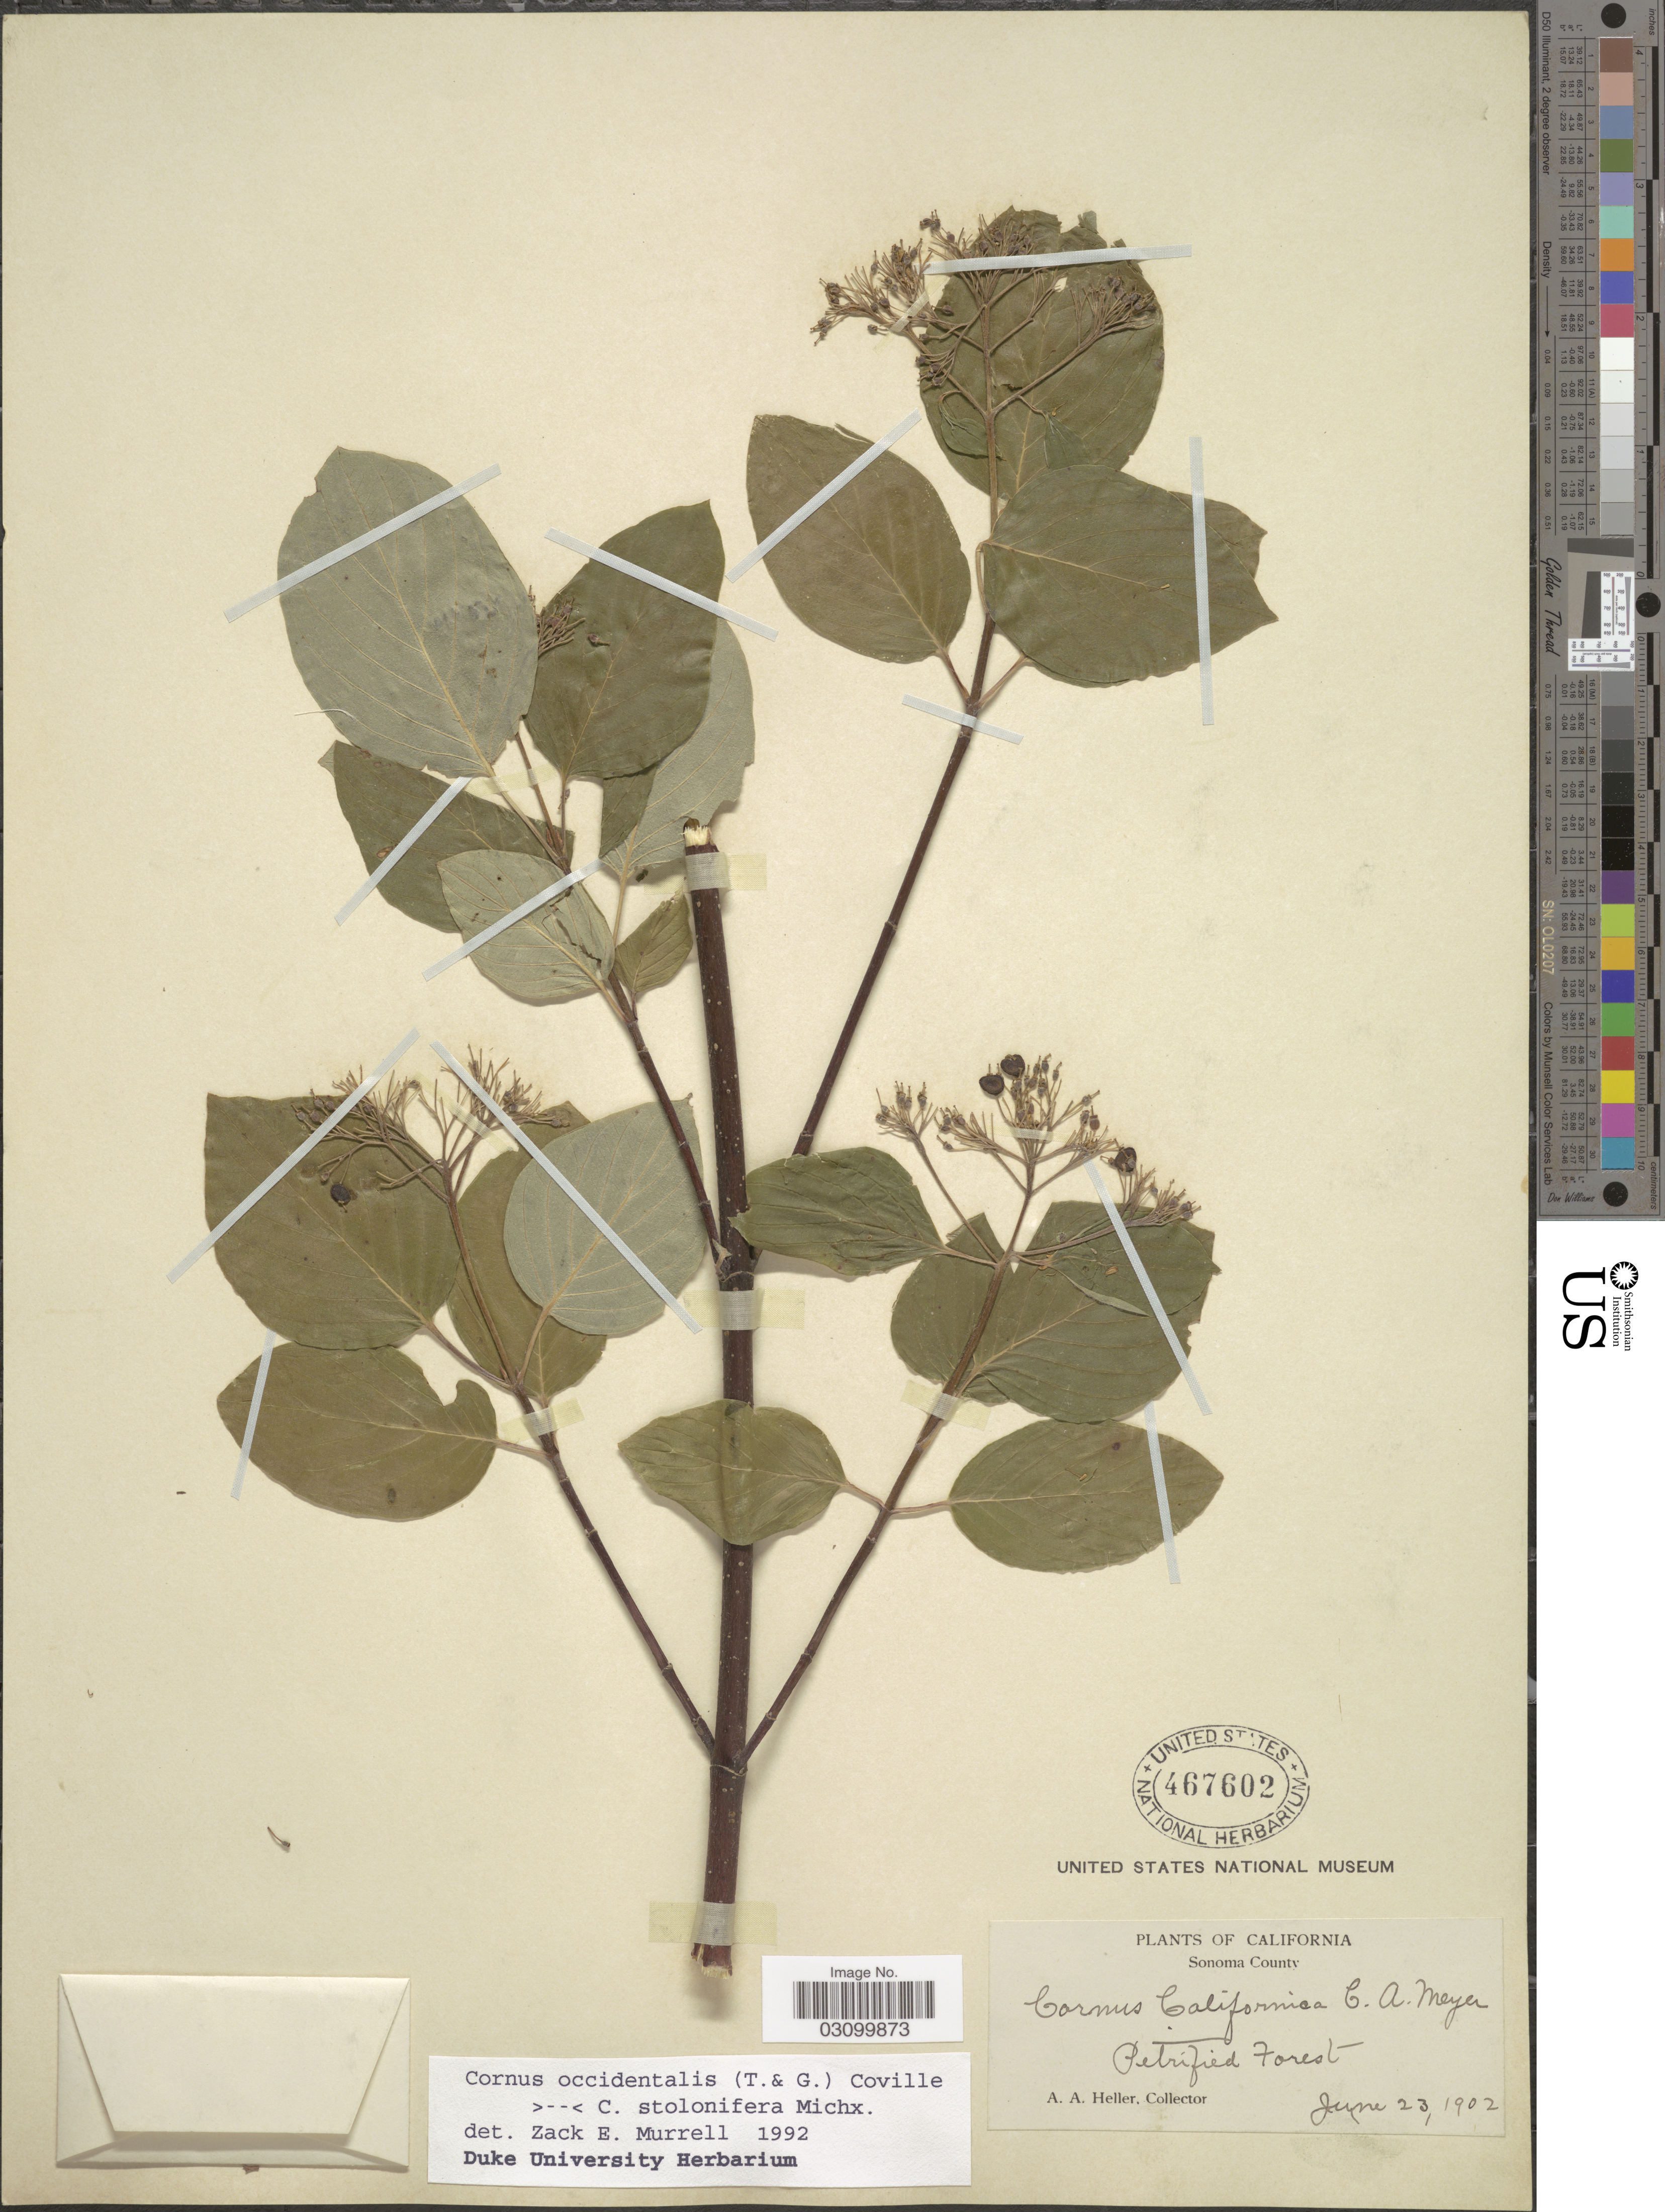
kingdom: Plantae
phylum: Tracheophyta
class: Magnoliopsida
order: Cornales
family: Cornaceae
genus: Cornus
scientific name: Cornus sp.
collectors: A. A. Heller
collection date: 1902-06-23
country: United States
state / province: California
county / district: Sonoma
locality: Sonoma County. Petrified Forest.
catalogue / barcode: US 467602